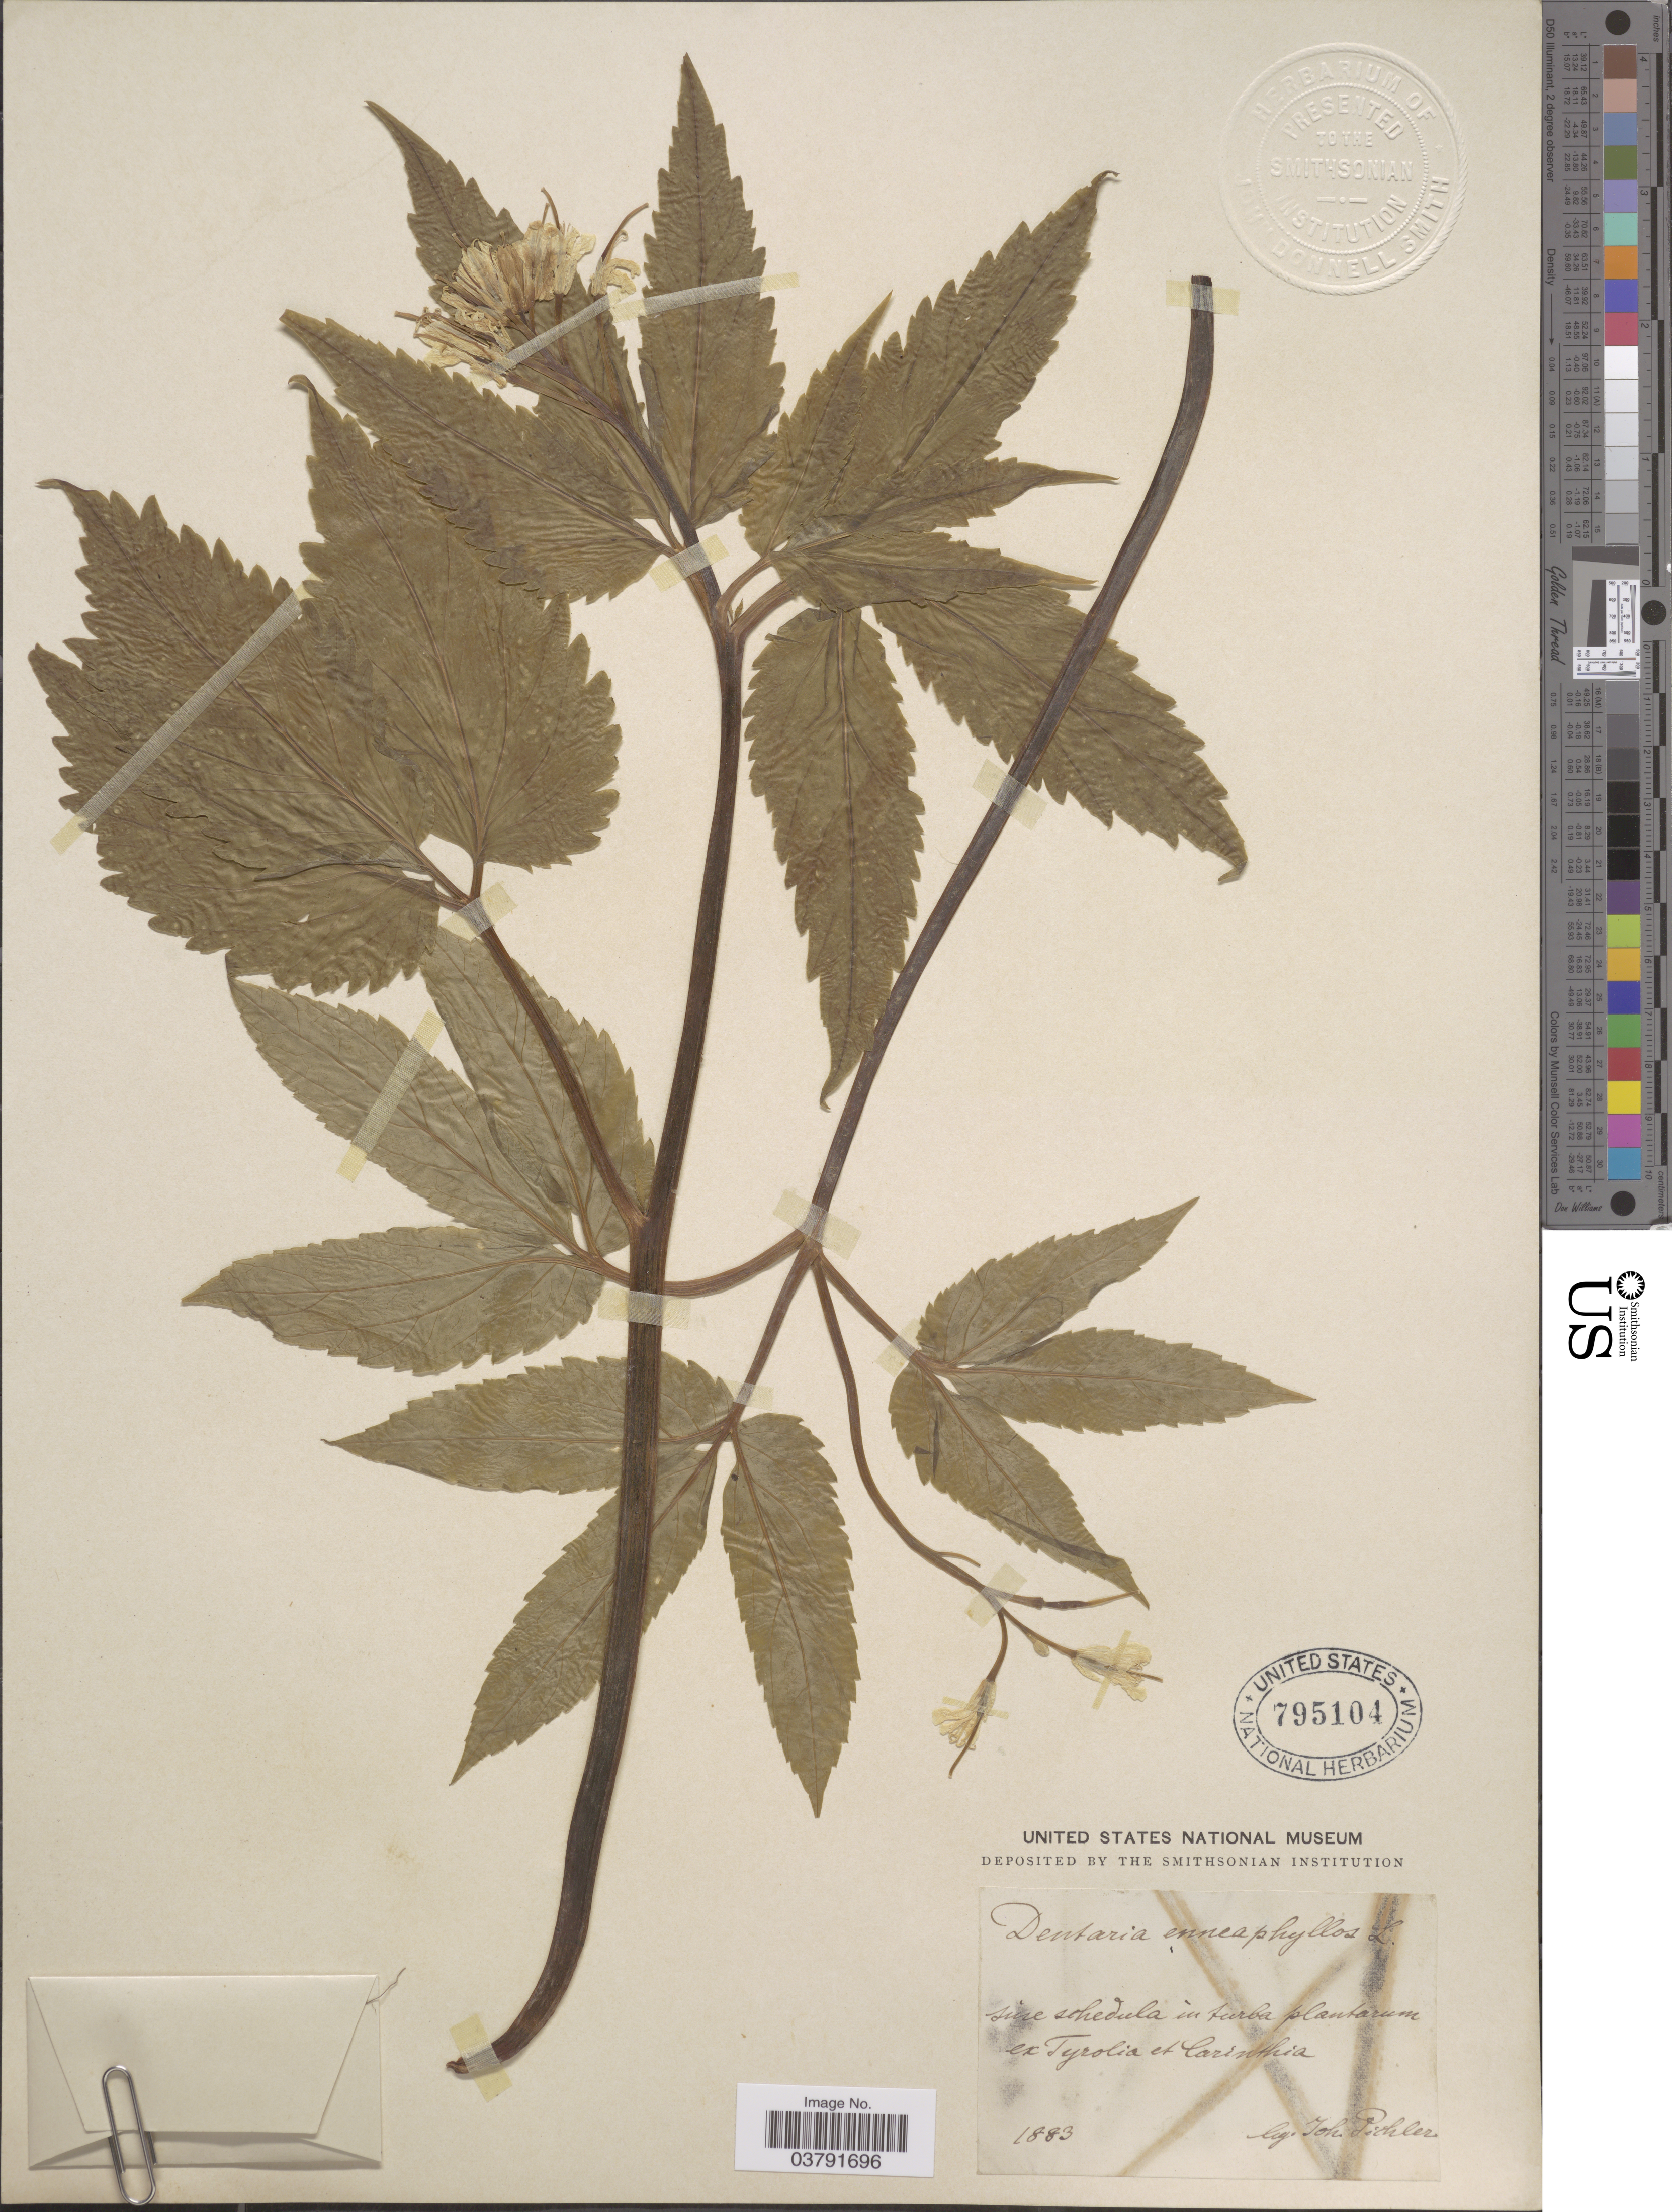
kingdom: Plantae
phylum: Tracheophyta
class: Magnoliopsida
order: Brassicales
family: Brassicaceae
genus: Dentaria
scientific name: Dentaria enneaphyllos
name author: L.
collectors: J. Pichler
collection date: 1883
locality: Suse schedula in turba plantarum ex Tyrolia et Carinthia. [interpreted]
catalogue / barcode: US 795104